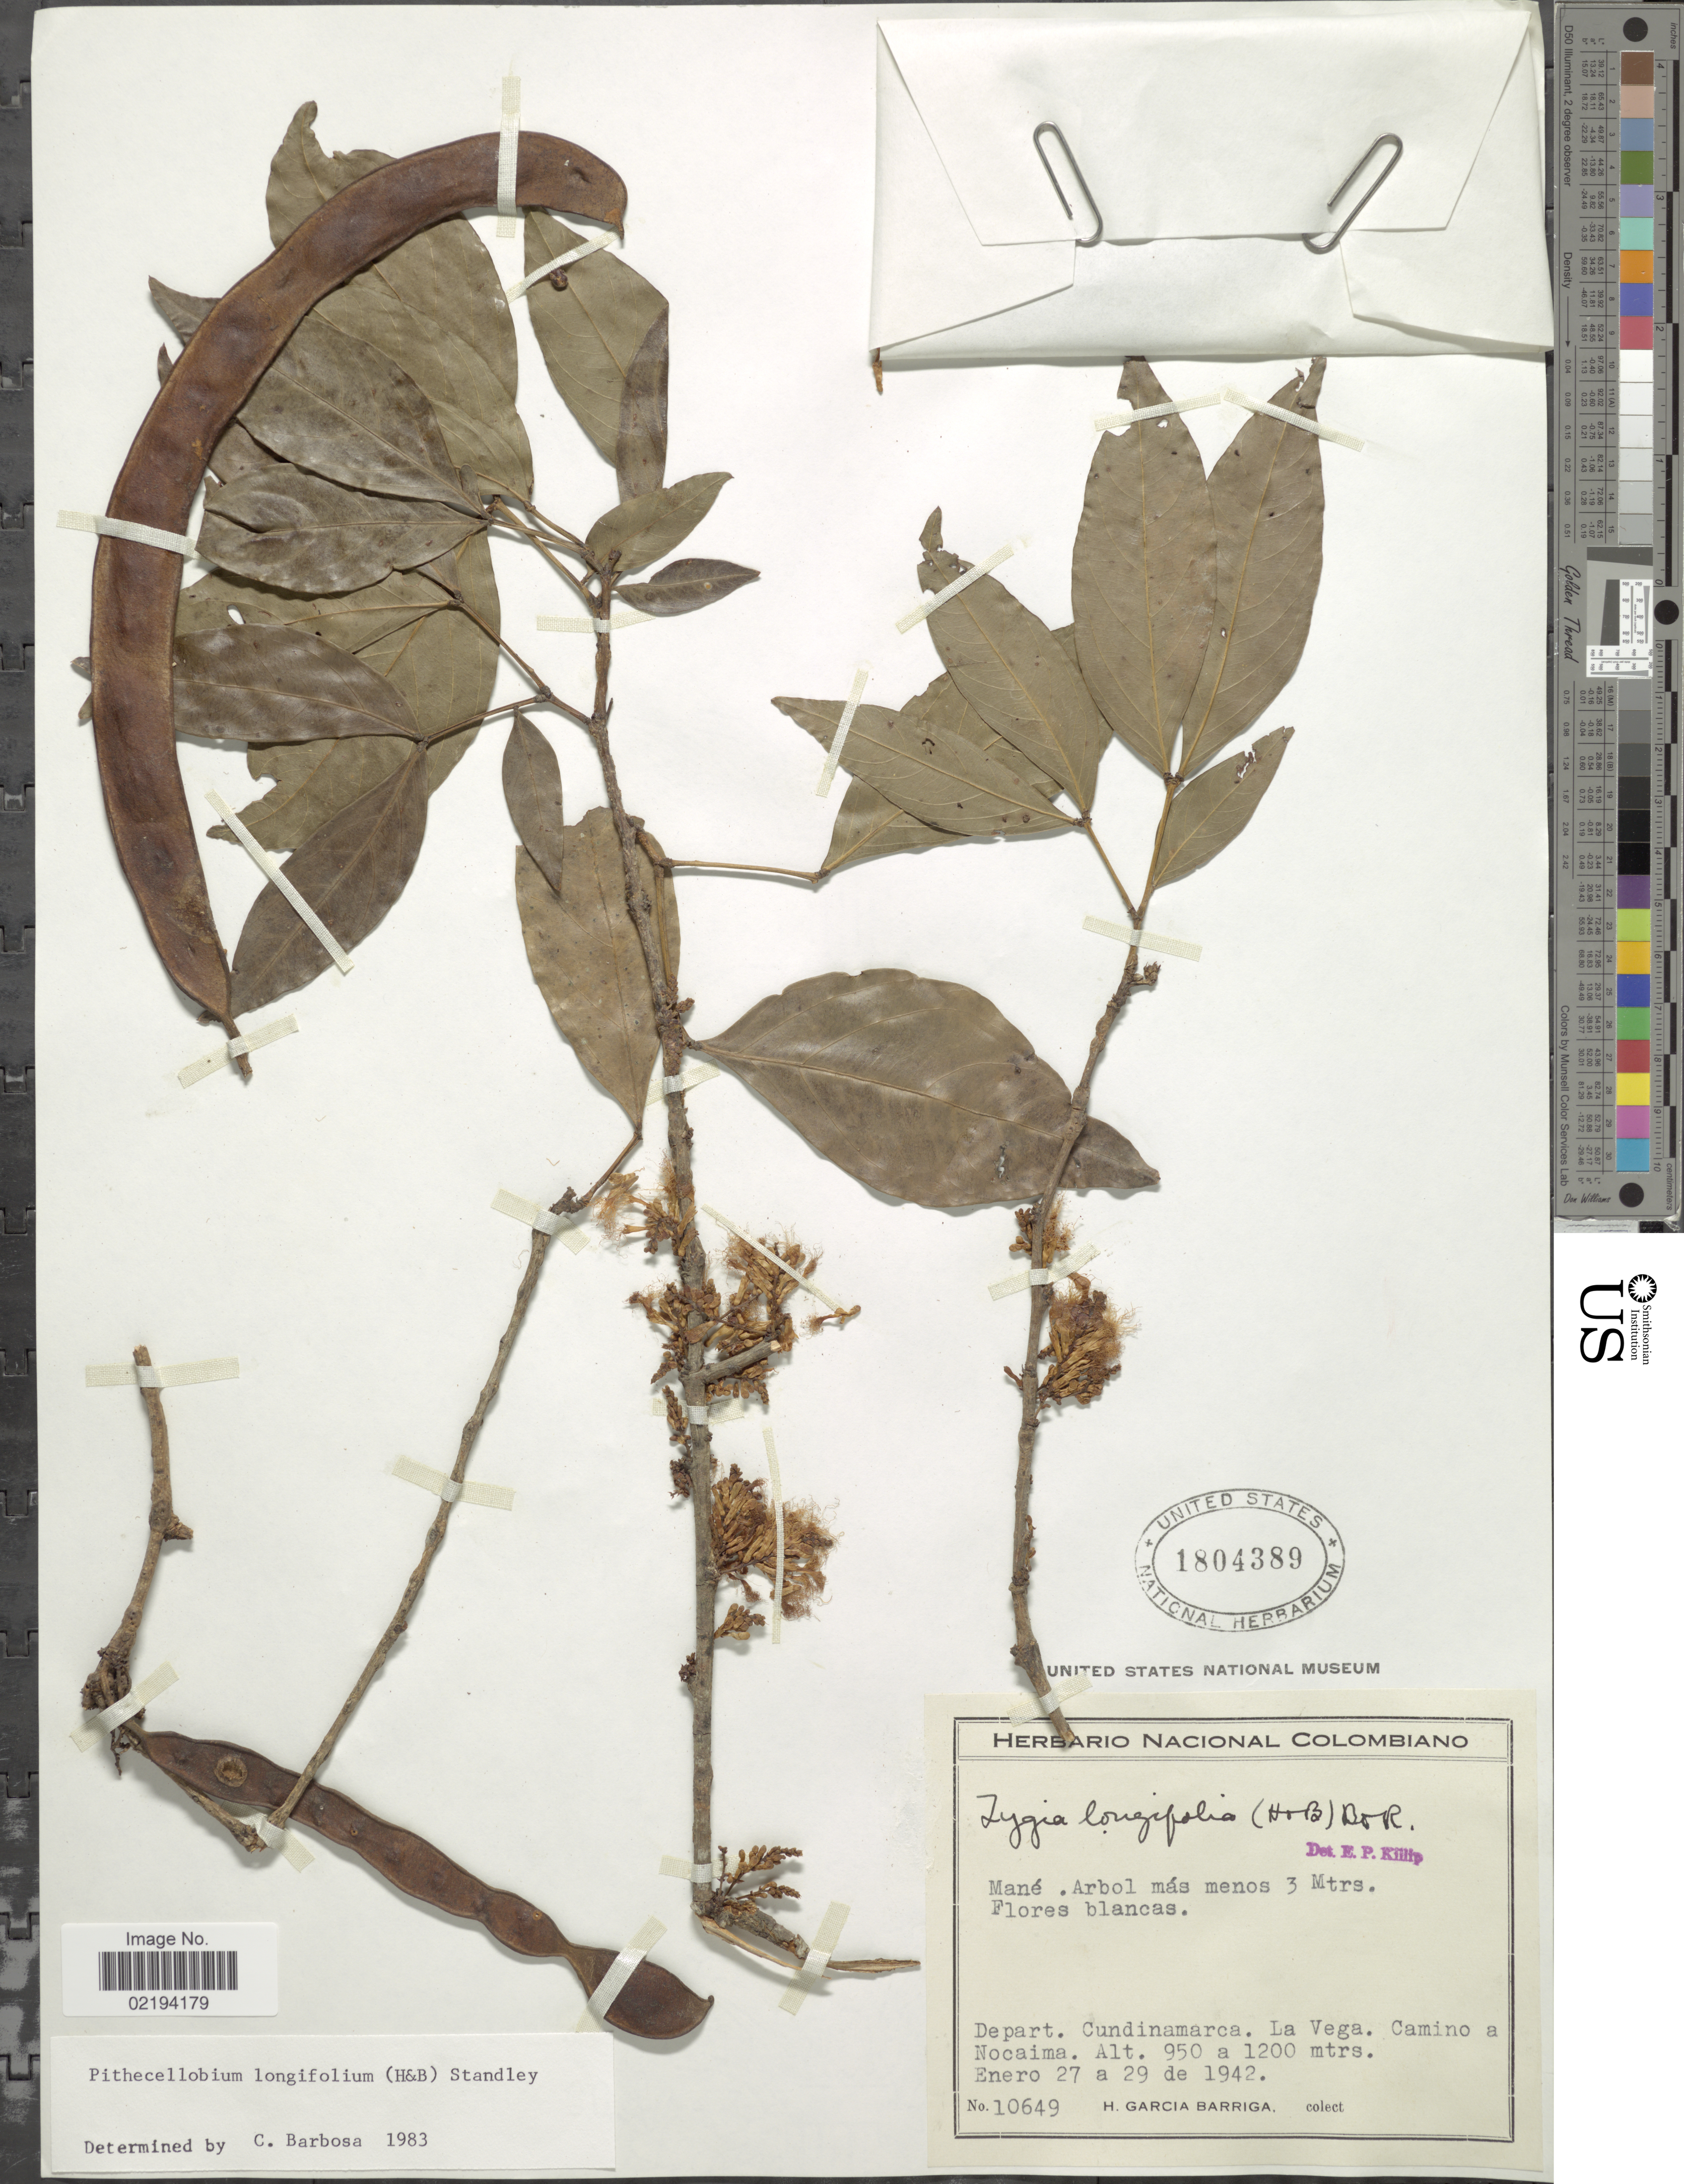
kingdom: Plantae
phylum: Tracheophyta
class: Magnoliopsida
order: Fabales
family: Fabaceae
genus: Zygia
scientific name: Zygia longifolia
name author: (Willd.) Britton & Rose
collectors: H. García Barriga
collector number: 10649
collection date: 1942-01-27/1942-01-29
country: Colombia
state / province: Cundinamarca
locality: Depart. Cundinamarca. La Vega. Camino a Nocaima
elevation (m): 950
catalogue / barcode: US 1804389